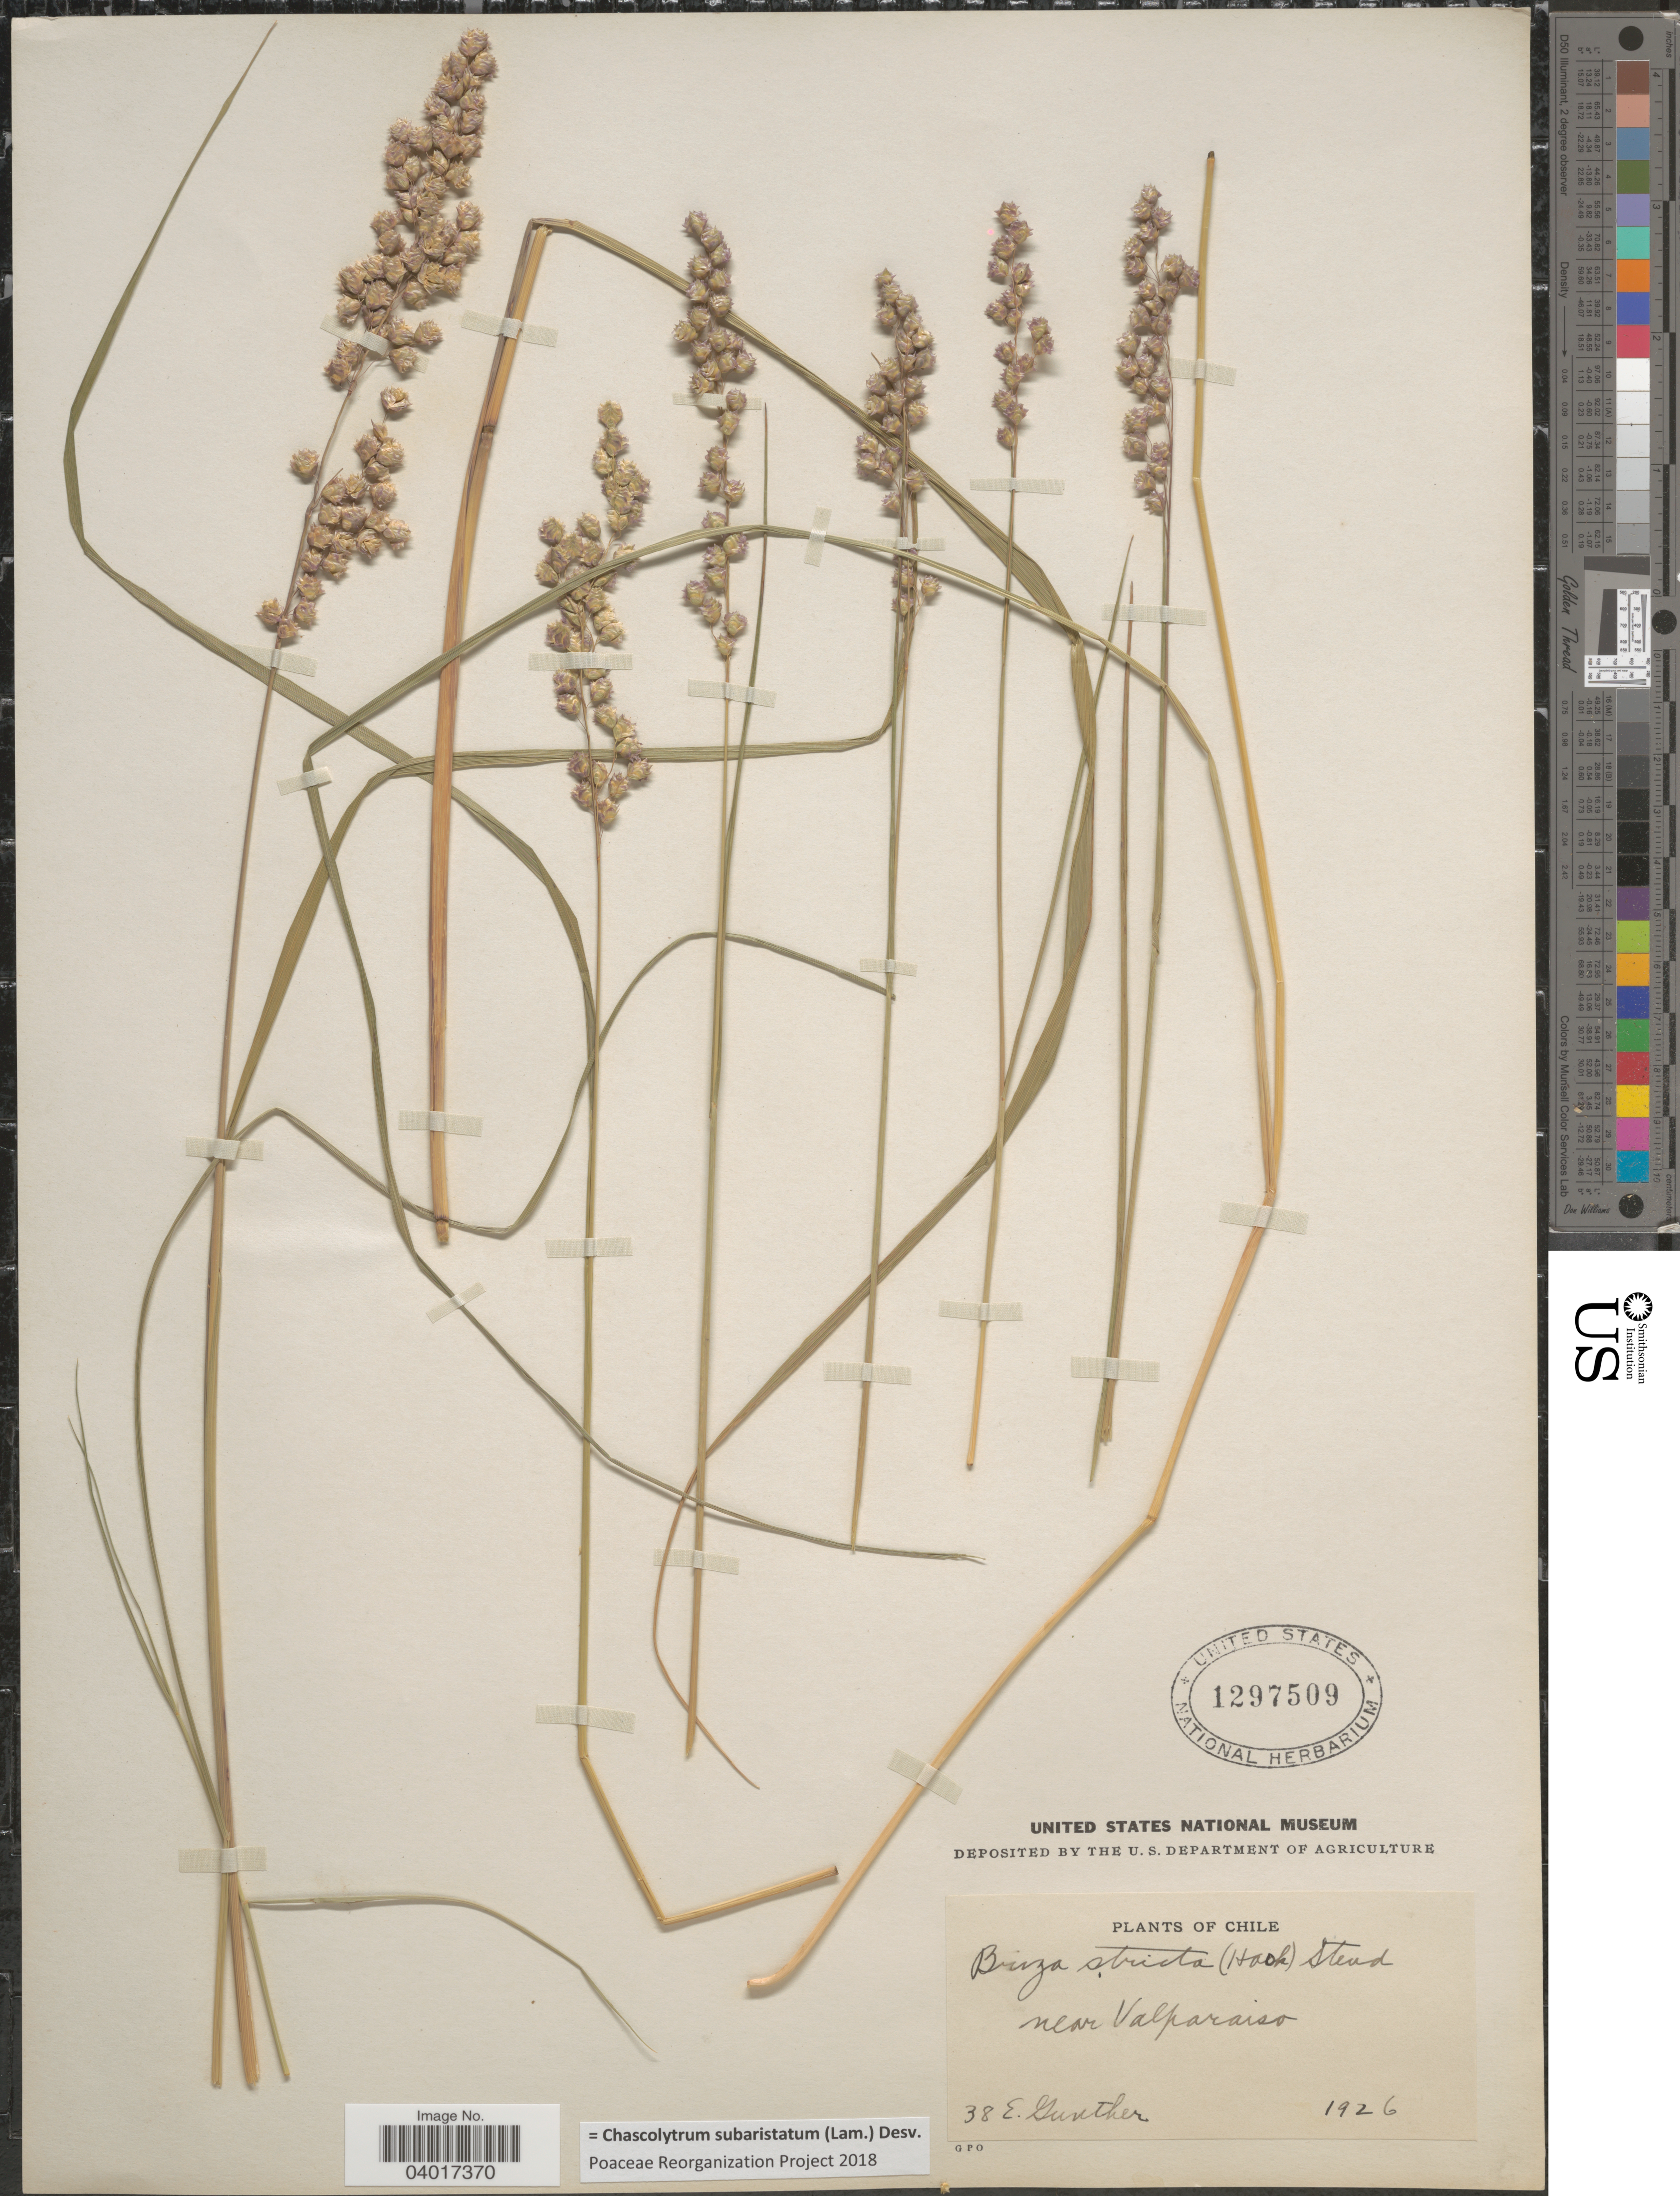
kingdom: Plantae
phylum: Tracheophyta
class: Liliopsida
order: Poales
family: Poaceae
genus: Chascolytrum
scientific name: Chascolytrum subaristatum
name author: (Lam.) Desv.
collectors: E. Gunther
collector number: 38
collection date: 1926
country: Chile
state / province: Valparaíso (V)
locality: Near Valparaiso.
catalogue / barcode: US 1297509